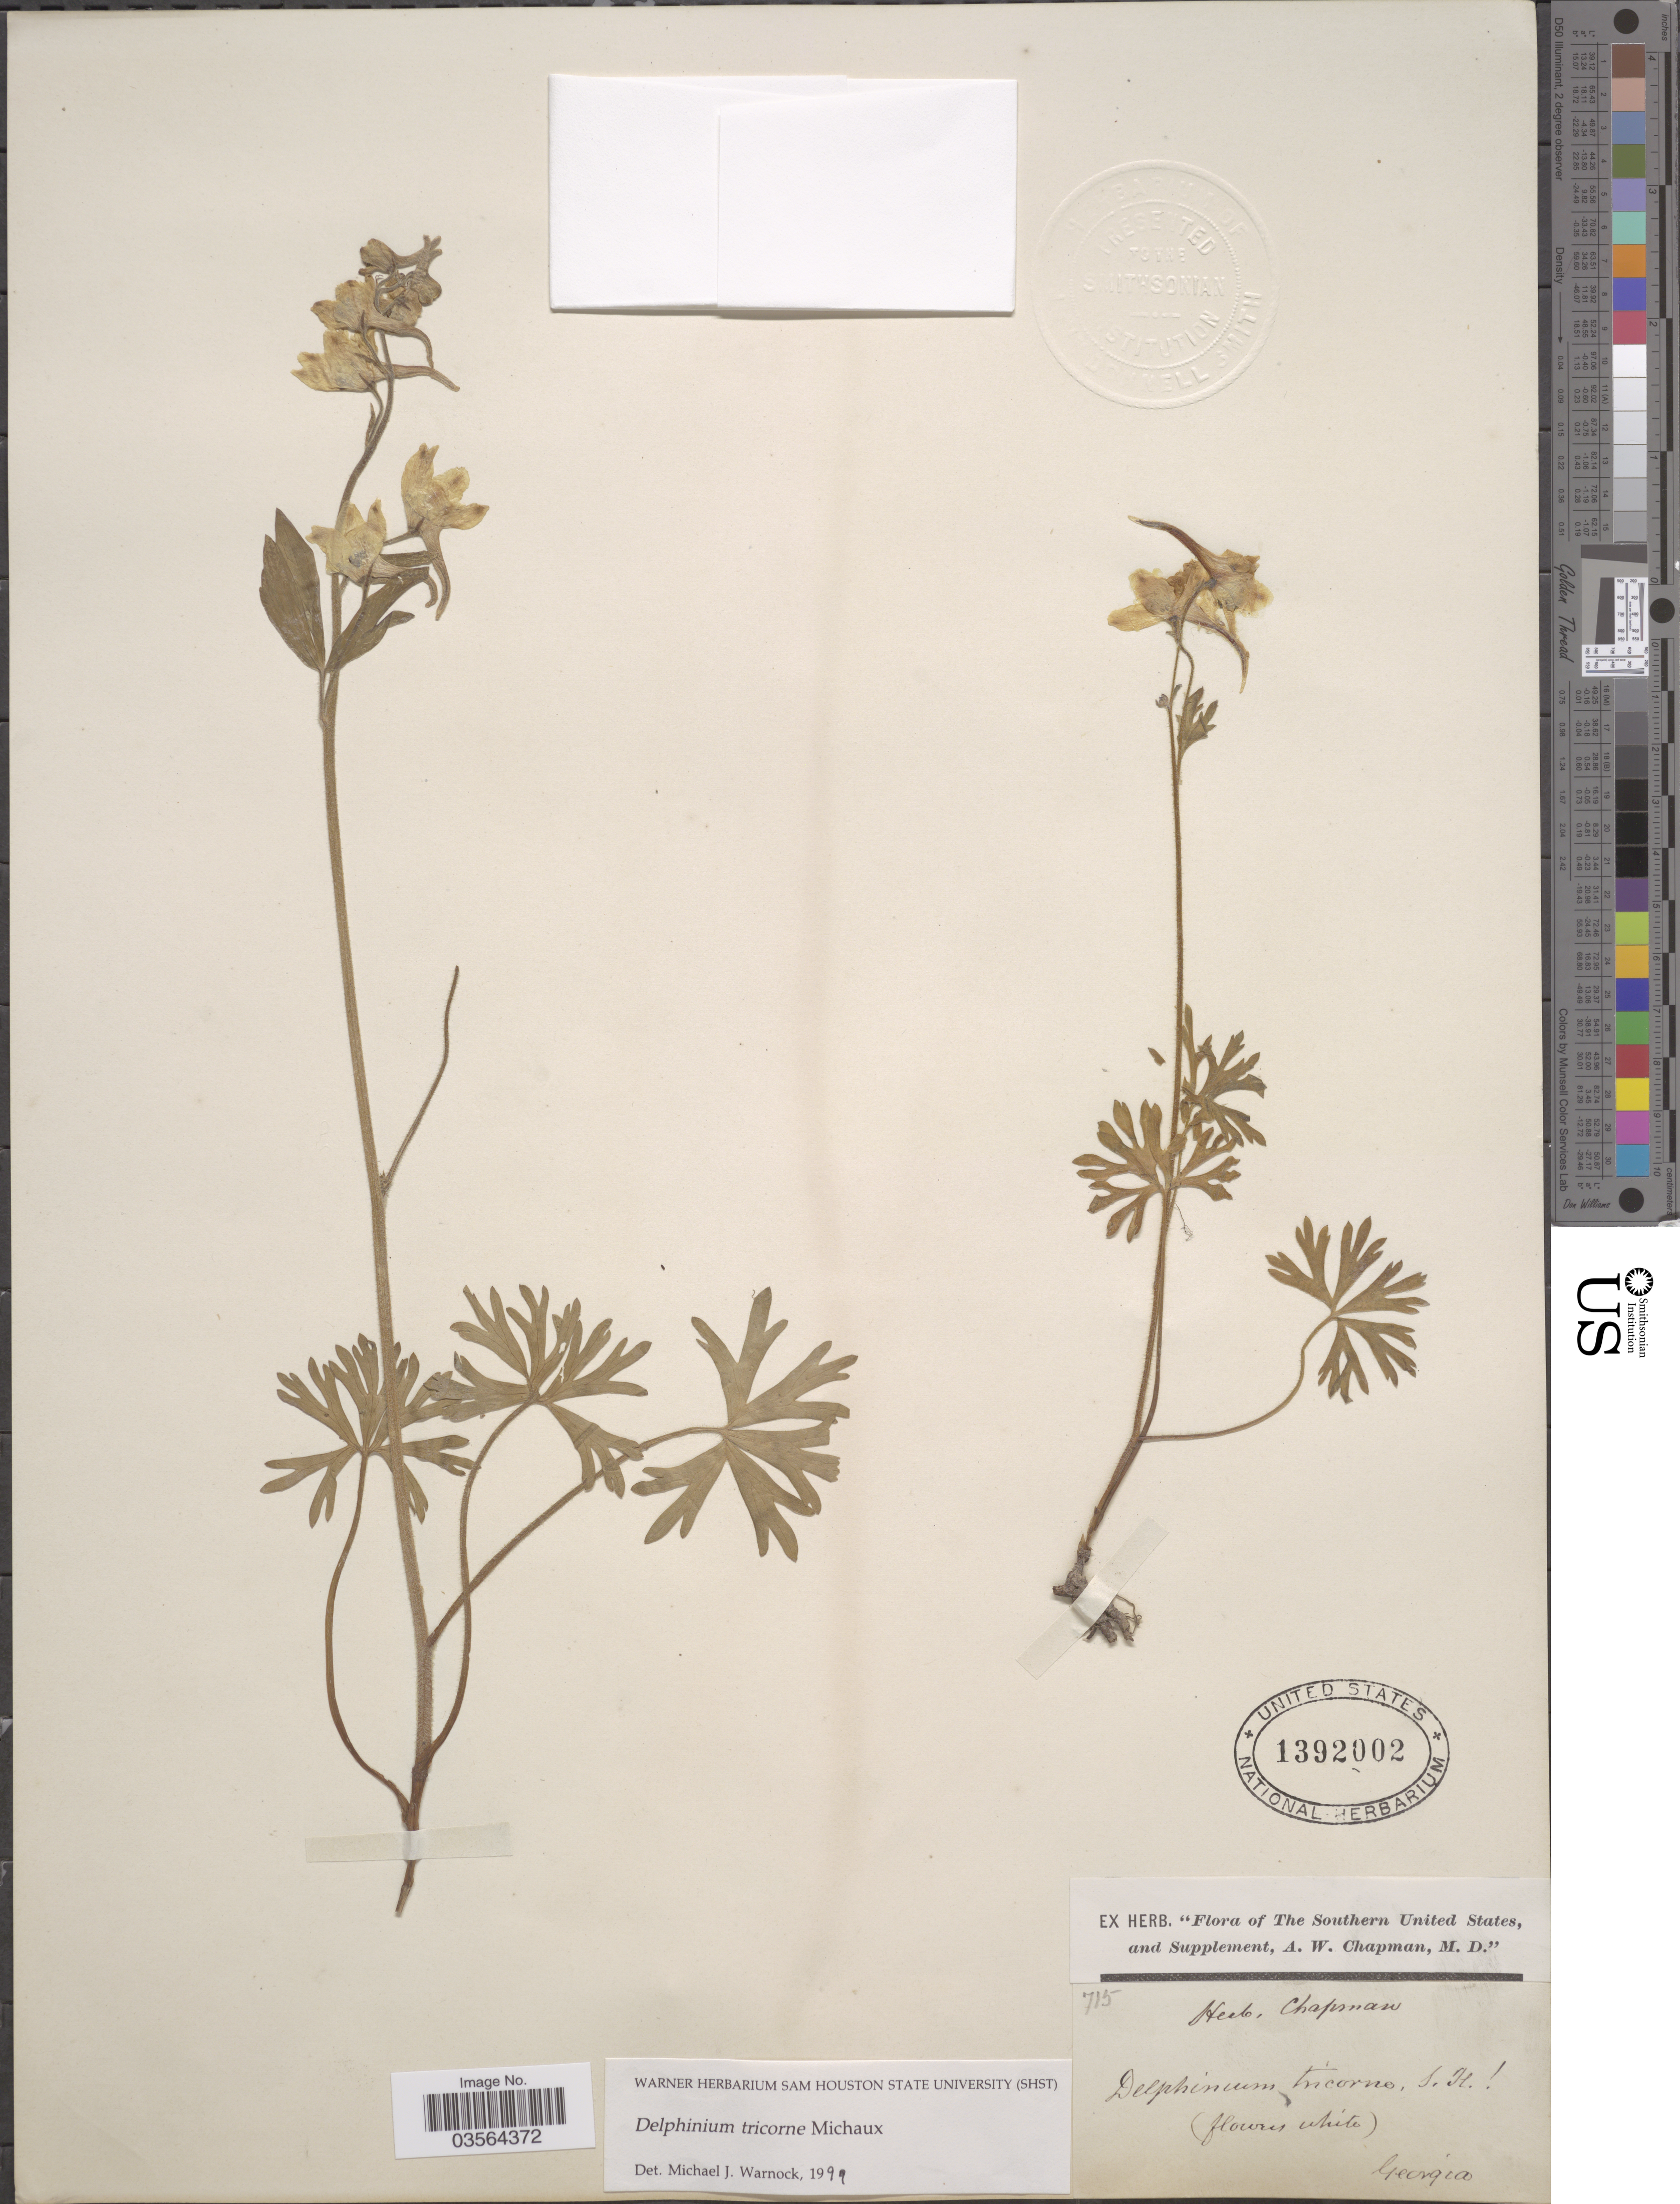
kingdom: Plantae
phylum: Tracheophyta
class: Magnoliopsida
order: Ranunculales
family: Ranunculaceae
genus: Delphinium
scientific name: Delphinium tricorne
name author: Michx.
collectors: ex herb. A.W. Chapman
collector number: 715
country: United States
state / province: Georgia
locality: The Southern United States, and Supplement.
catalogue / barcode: US 1392002